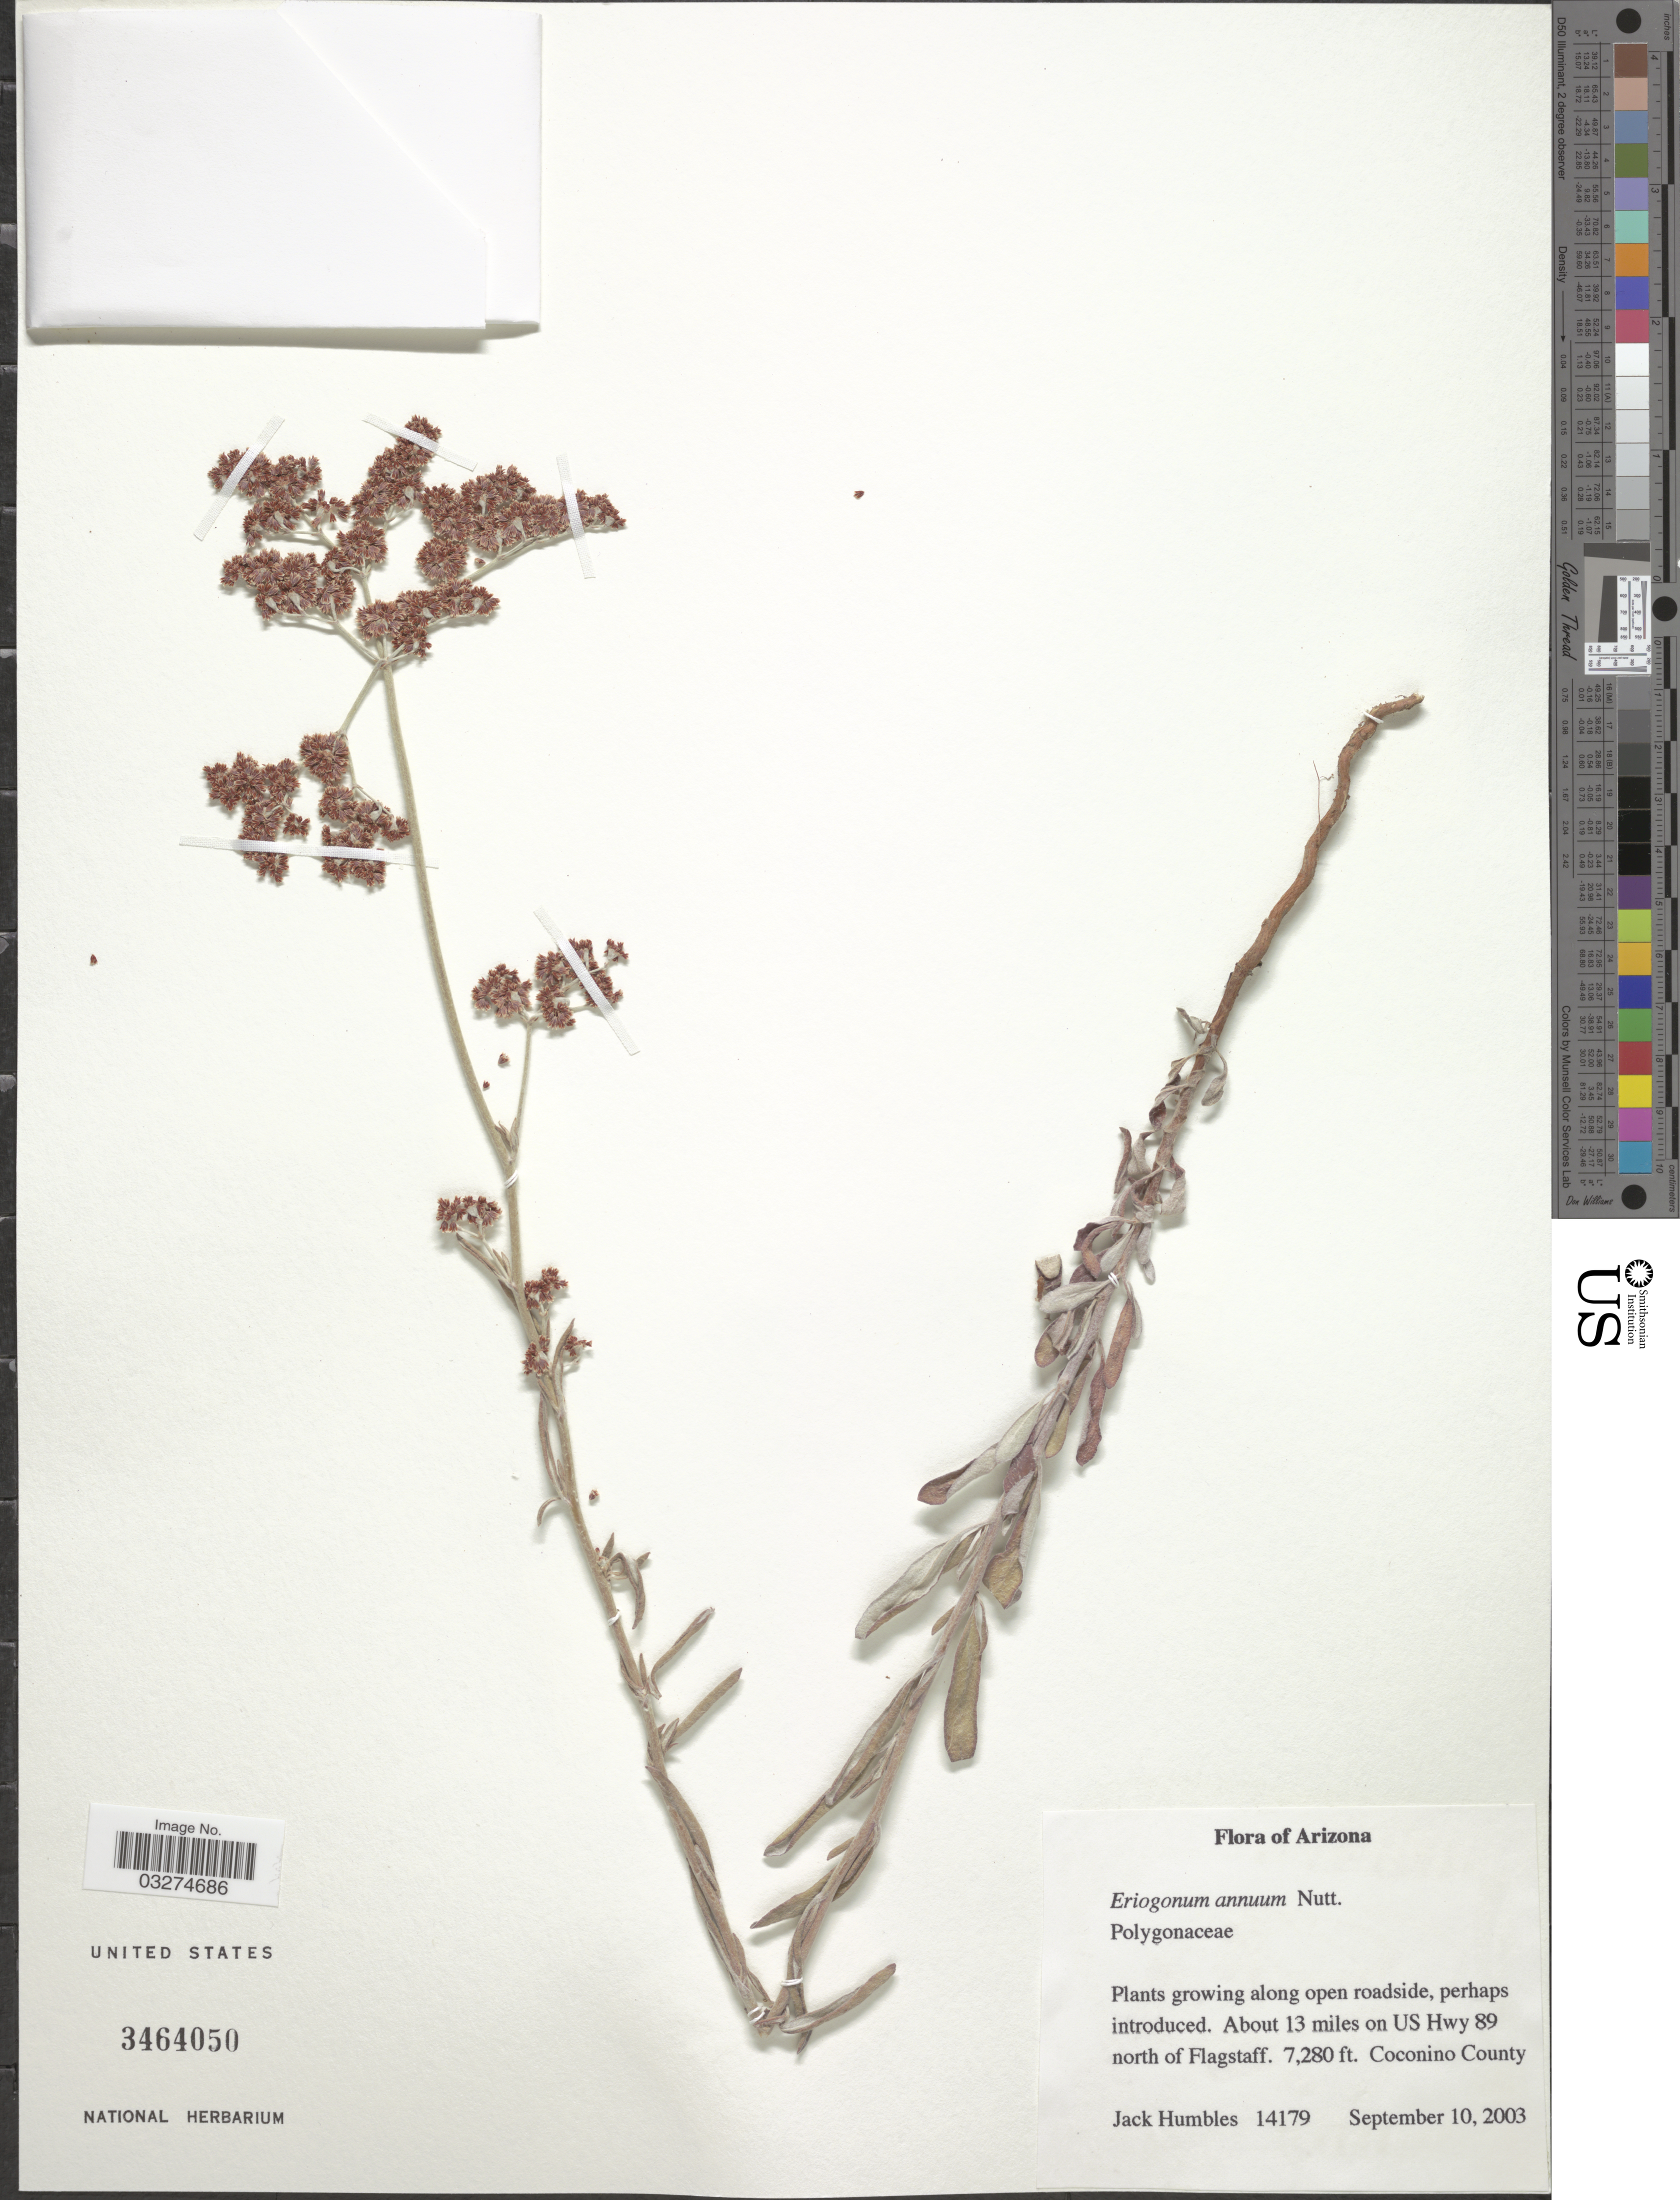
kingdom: Plantae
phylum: Tracheophyta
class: Magnoliopsida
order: Caryophyllales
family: Polygonaceae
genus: Eriogonum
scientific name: Eriogonum annuum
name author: Nutt.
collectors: J. Humbles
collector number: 14179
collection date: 2003-09-10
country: United States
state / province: Arizona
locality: About 13 miles on US Hwy 89 north of Flagstaff. Coconino County.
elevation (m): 2219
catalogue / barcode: US 3464050